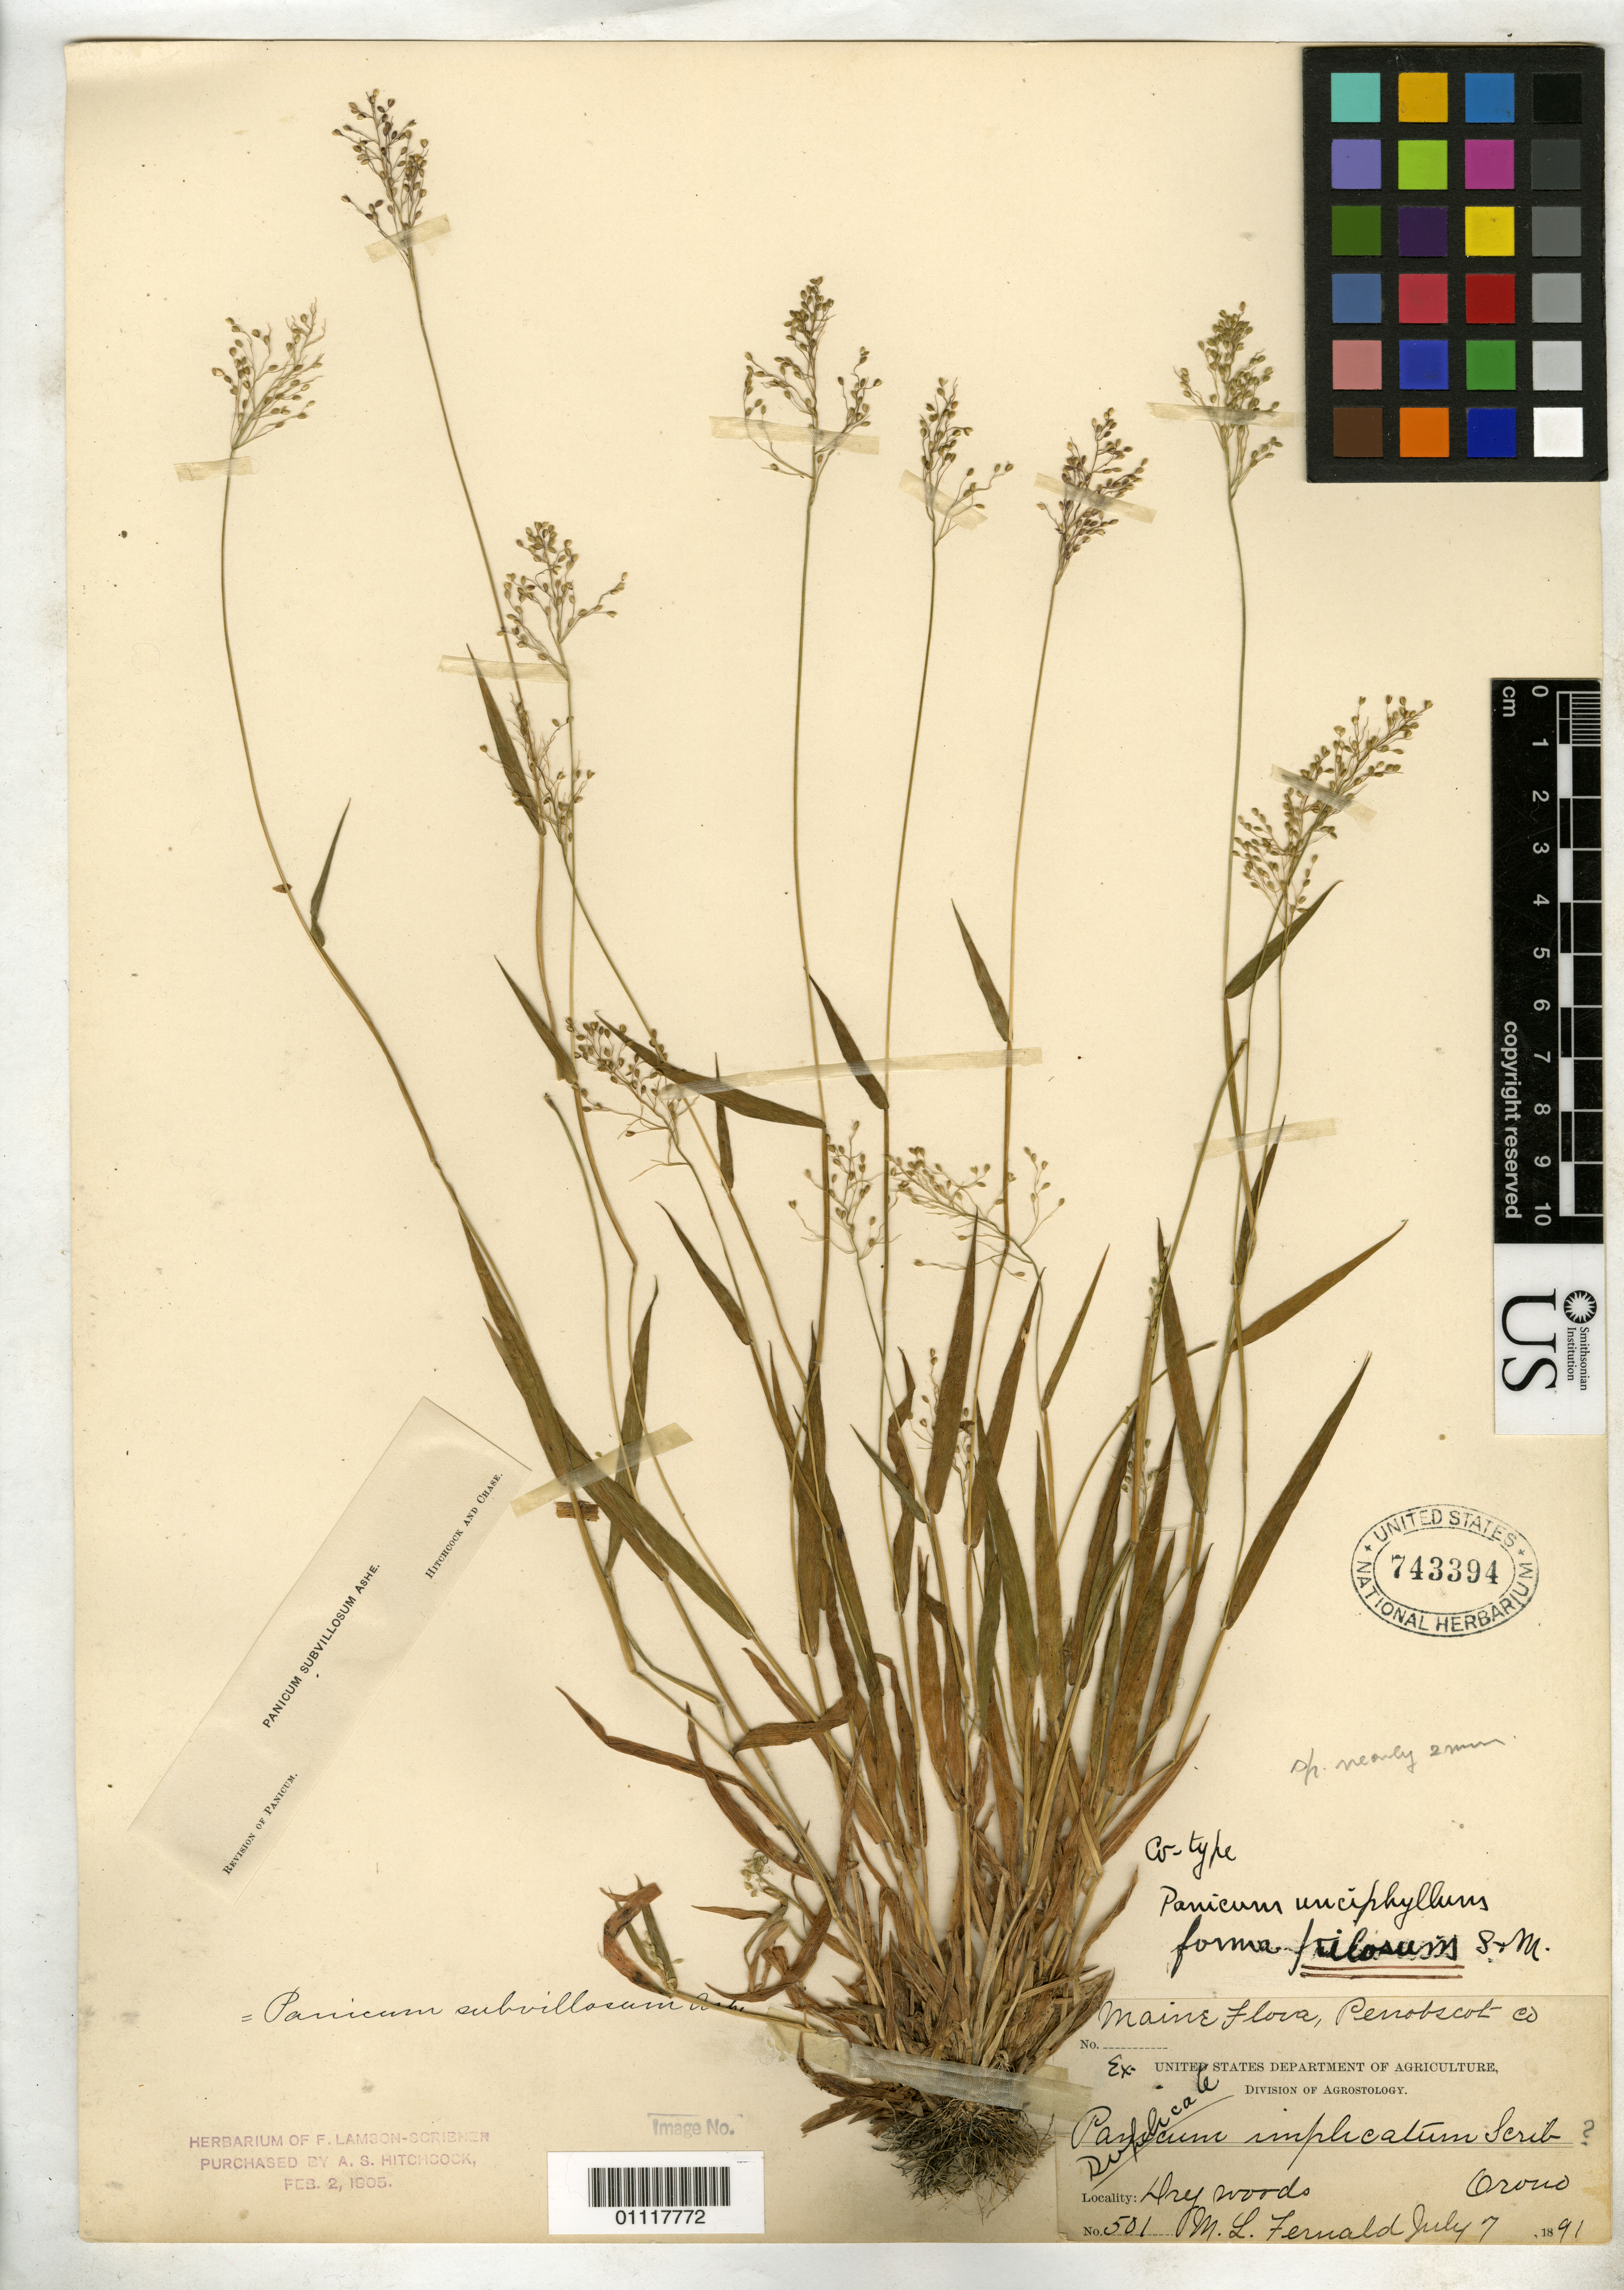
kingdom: Plantae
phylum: Tracheophyta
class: Liliopsida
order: Poales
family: Poaceae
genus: Panicum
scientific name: Panicum unciphyllum f. pilosum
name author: Scribn. & Merr.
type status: Isotype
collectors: M. L. Fernald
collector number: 501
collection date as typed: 07 Jul 1891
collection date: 1891-07-07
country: United States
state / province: Maine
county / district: Penobscot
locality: Orono.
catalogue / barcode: US 743394